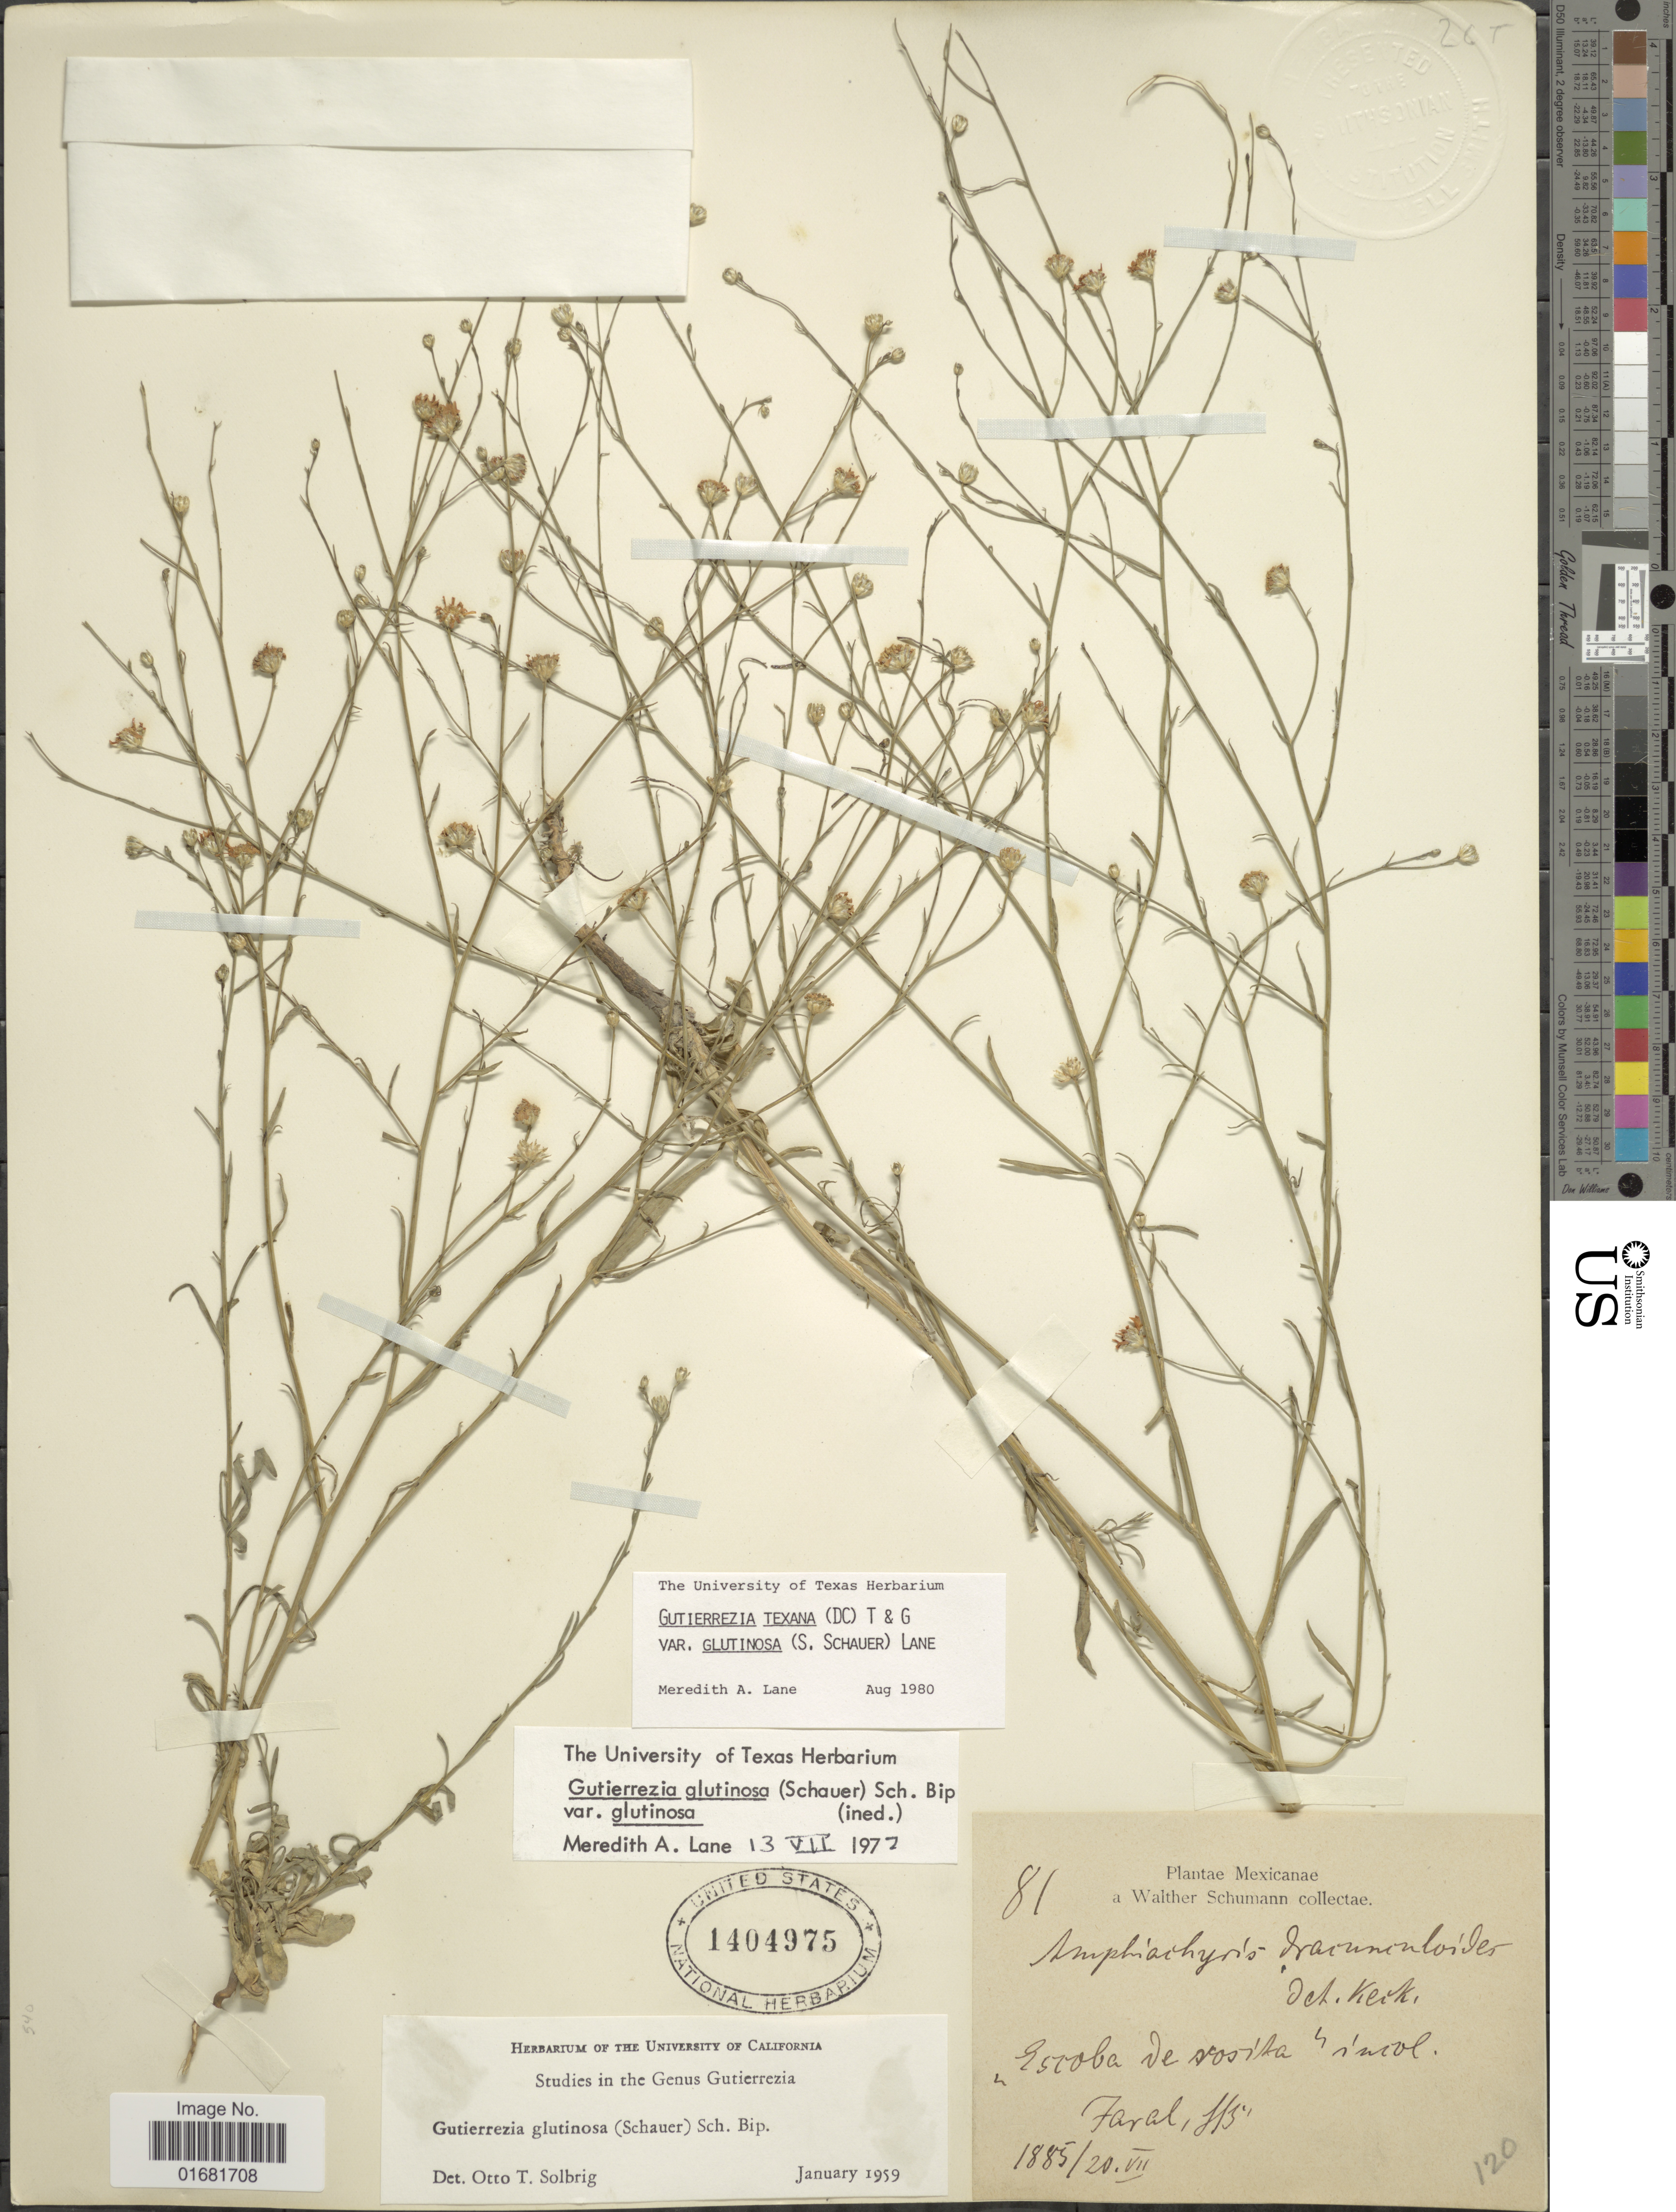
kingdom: Plantae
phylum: Tracheophyta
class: Magnoliopsida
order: Asterales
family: Asteraceae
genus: Gutierrezia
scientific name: Gutierrezia texana var. glutinosa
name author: (S. Schauer) M.A. Lane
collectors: W. Schumann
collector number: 81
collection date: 1885-07-20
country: Mexico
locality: Escoba de rosika s incol [interpreted]. Faral.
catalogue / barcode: US 1404975